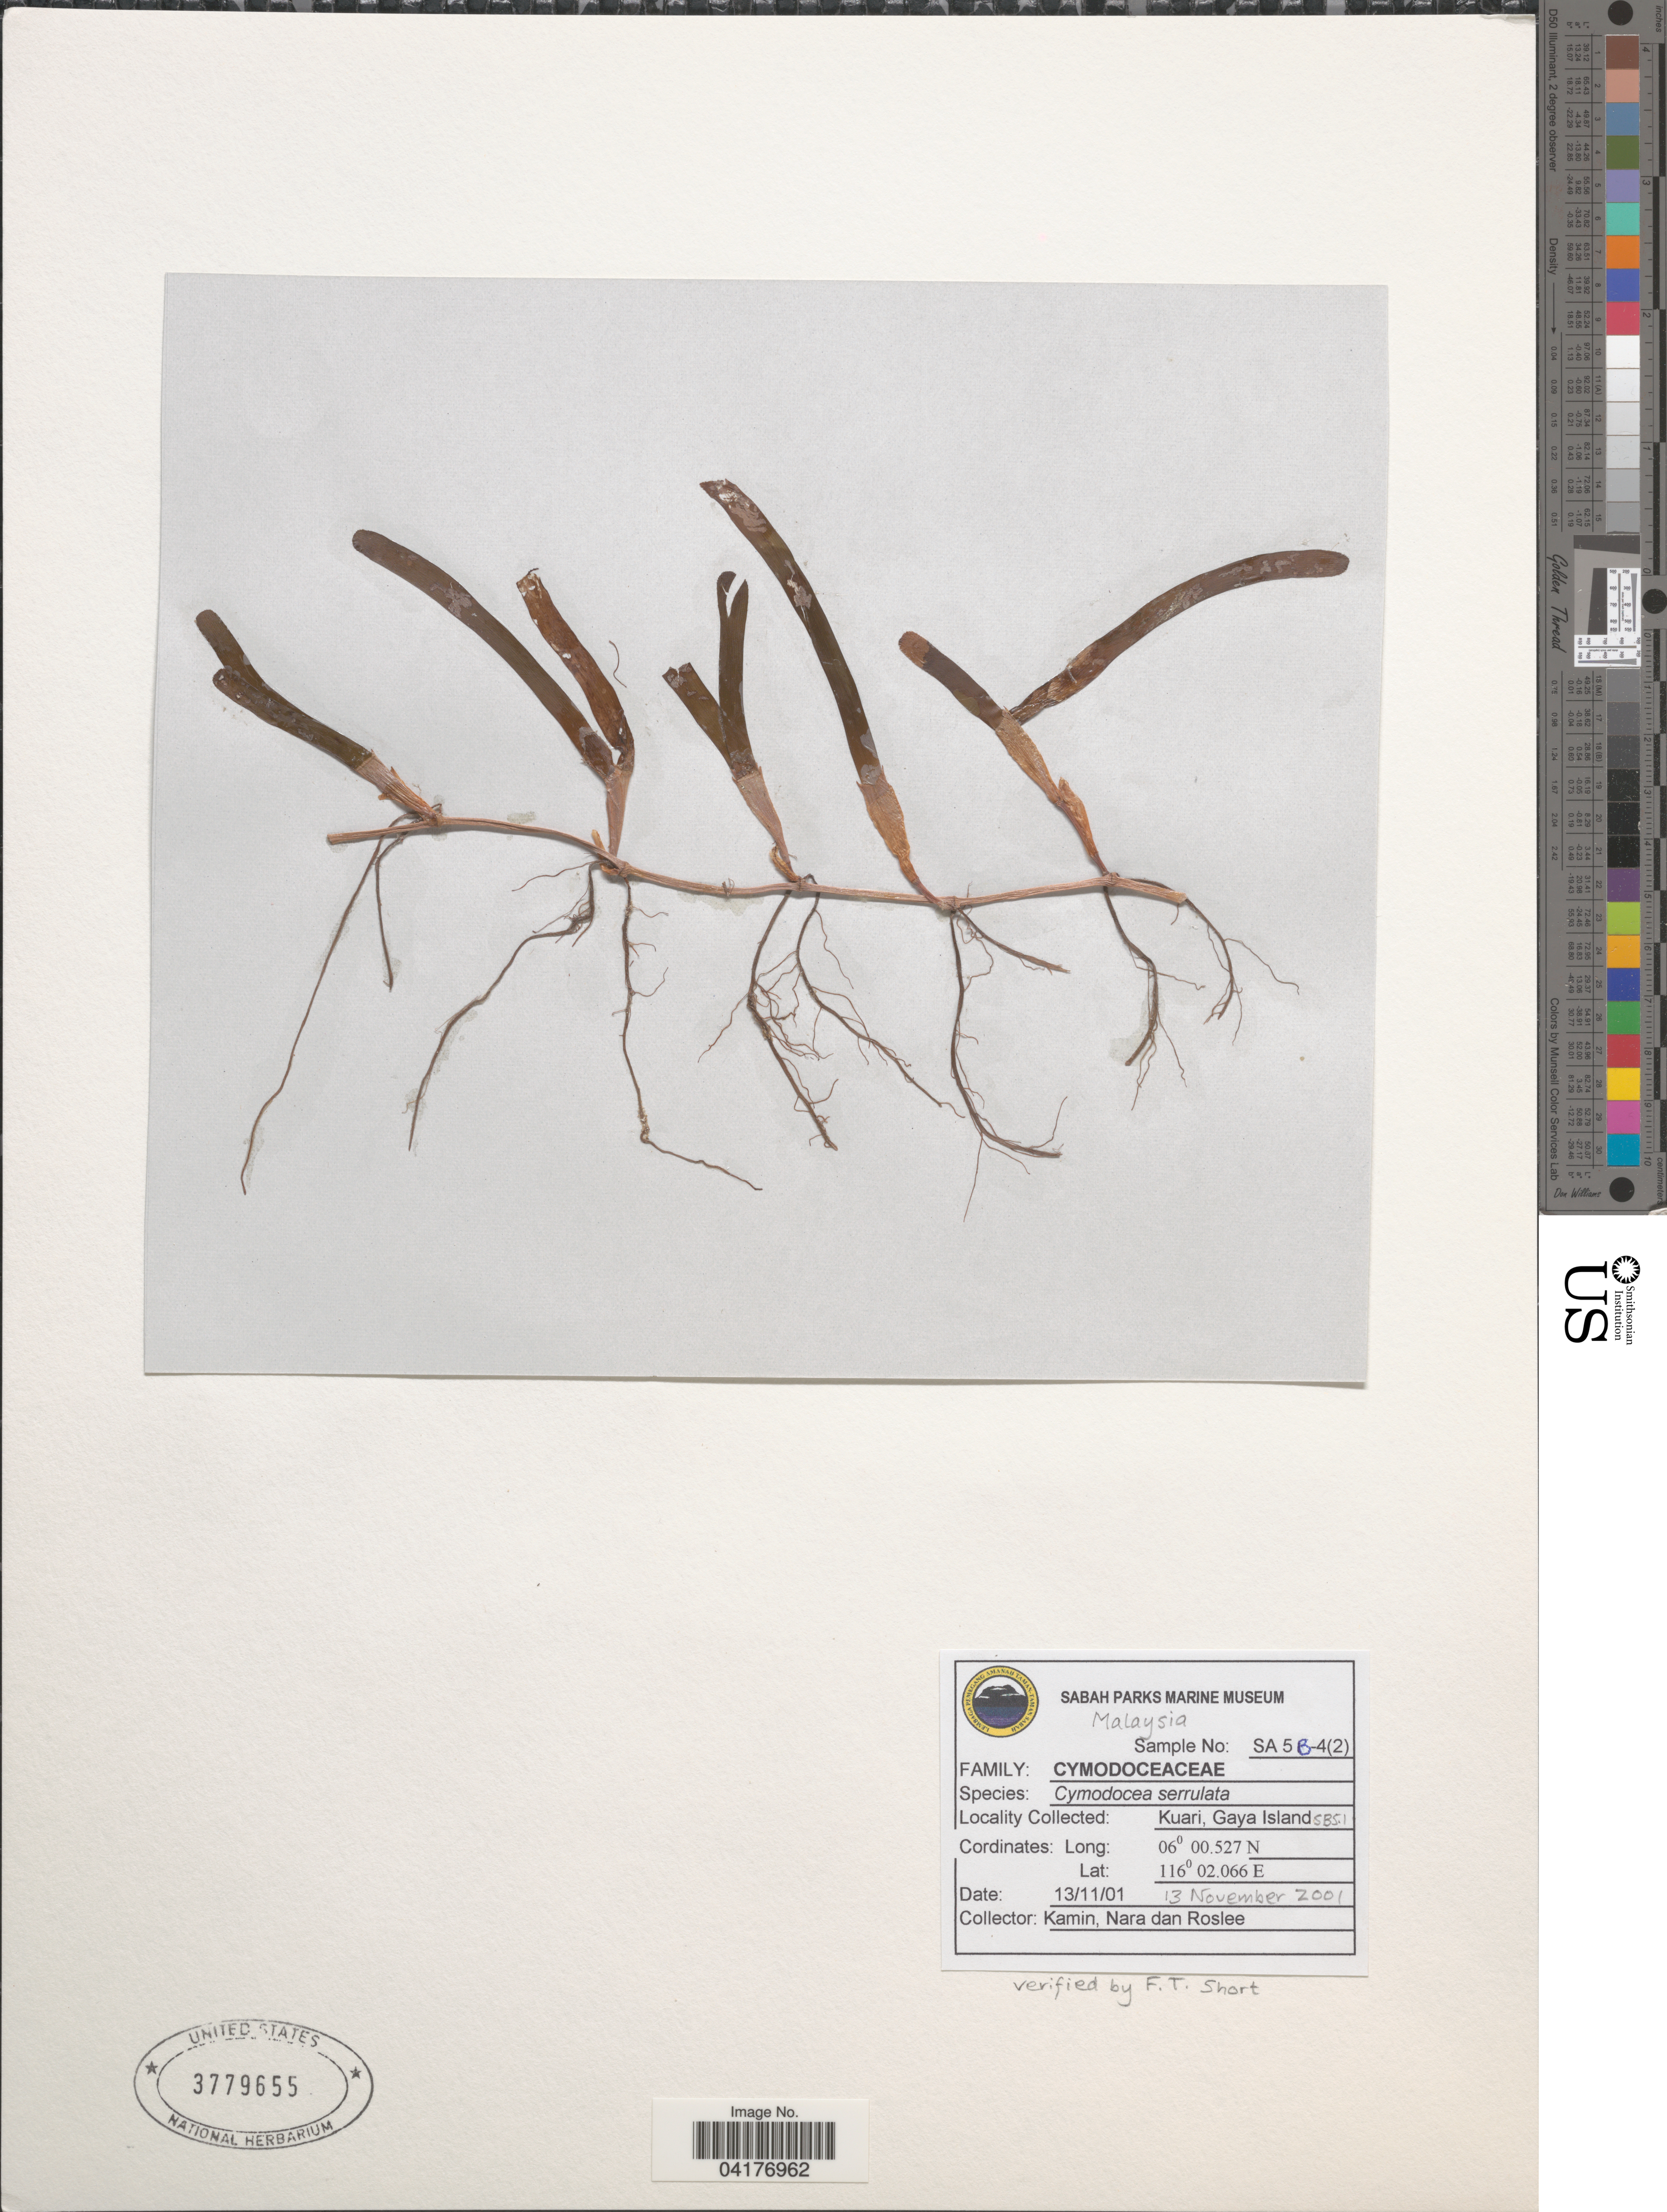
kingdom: Plantae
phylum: Tracheophyta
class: Liliopsida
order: Alismatales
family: Cymodoceaceae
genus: Cymodocea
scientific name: Cymodocea serrulata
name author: (R. Br.) Magnus & Ashers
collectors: N. Kamin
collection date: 2001-11-13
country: Malaysia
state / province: Sabah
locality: Kuari, Gaya Island SB5.1.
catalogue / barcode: US 3779655